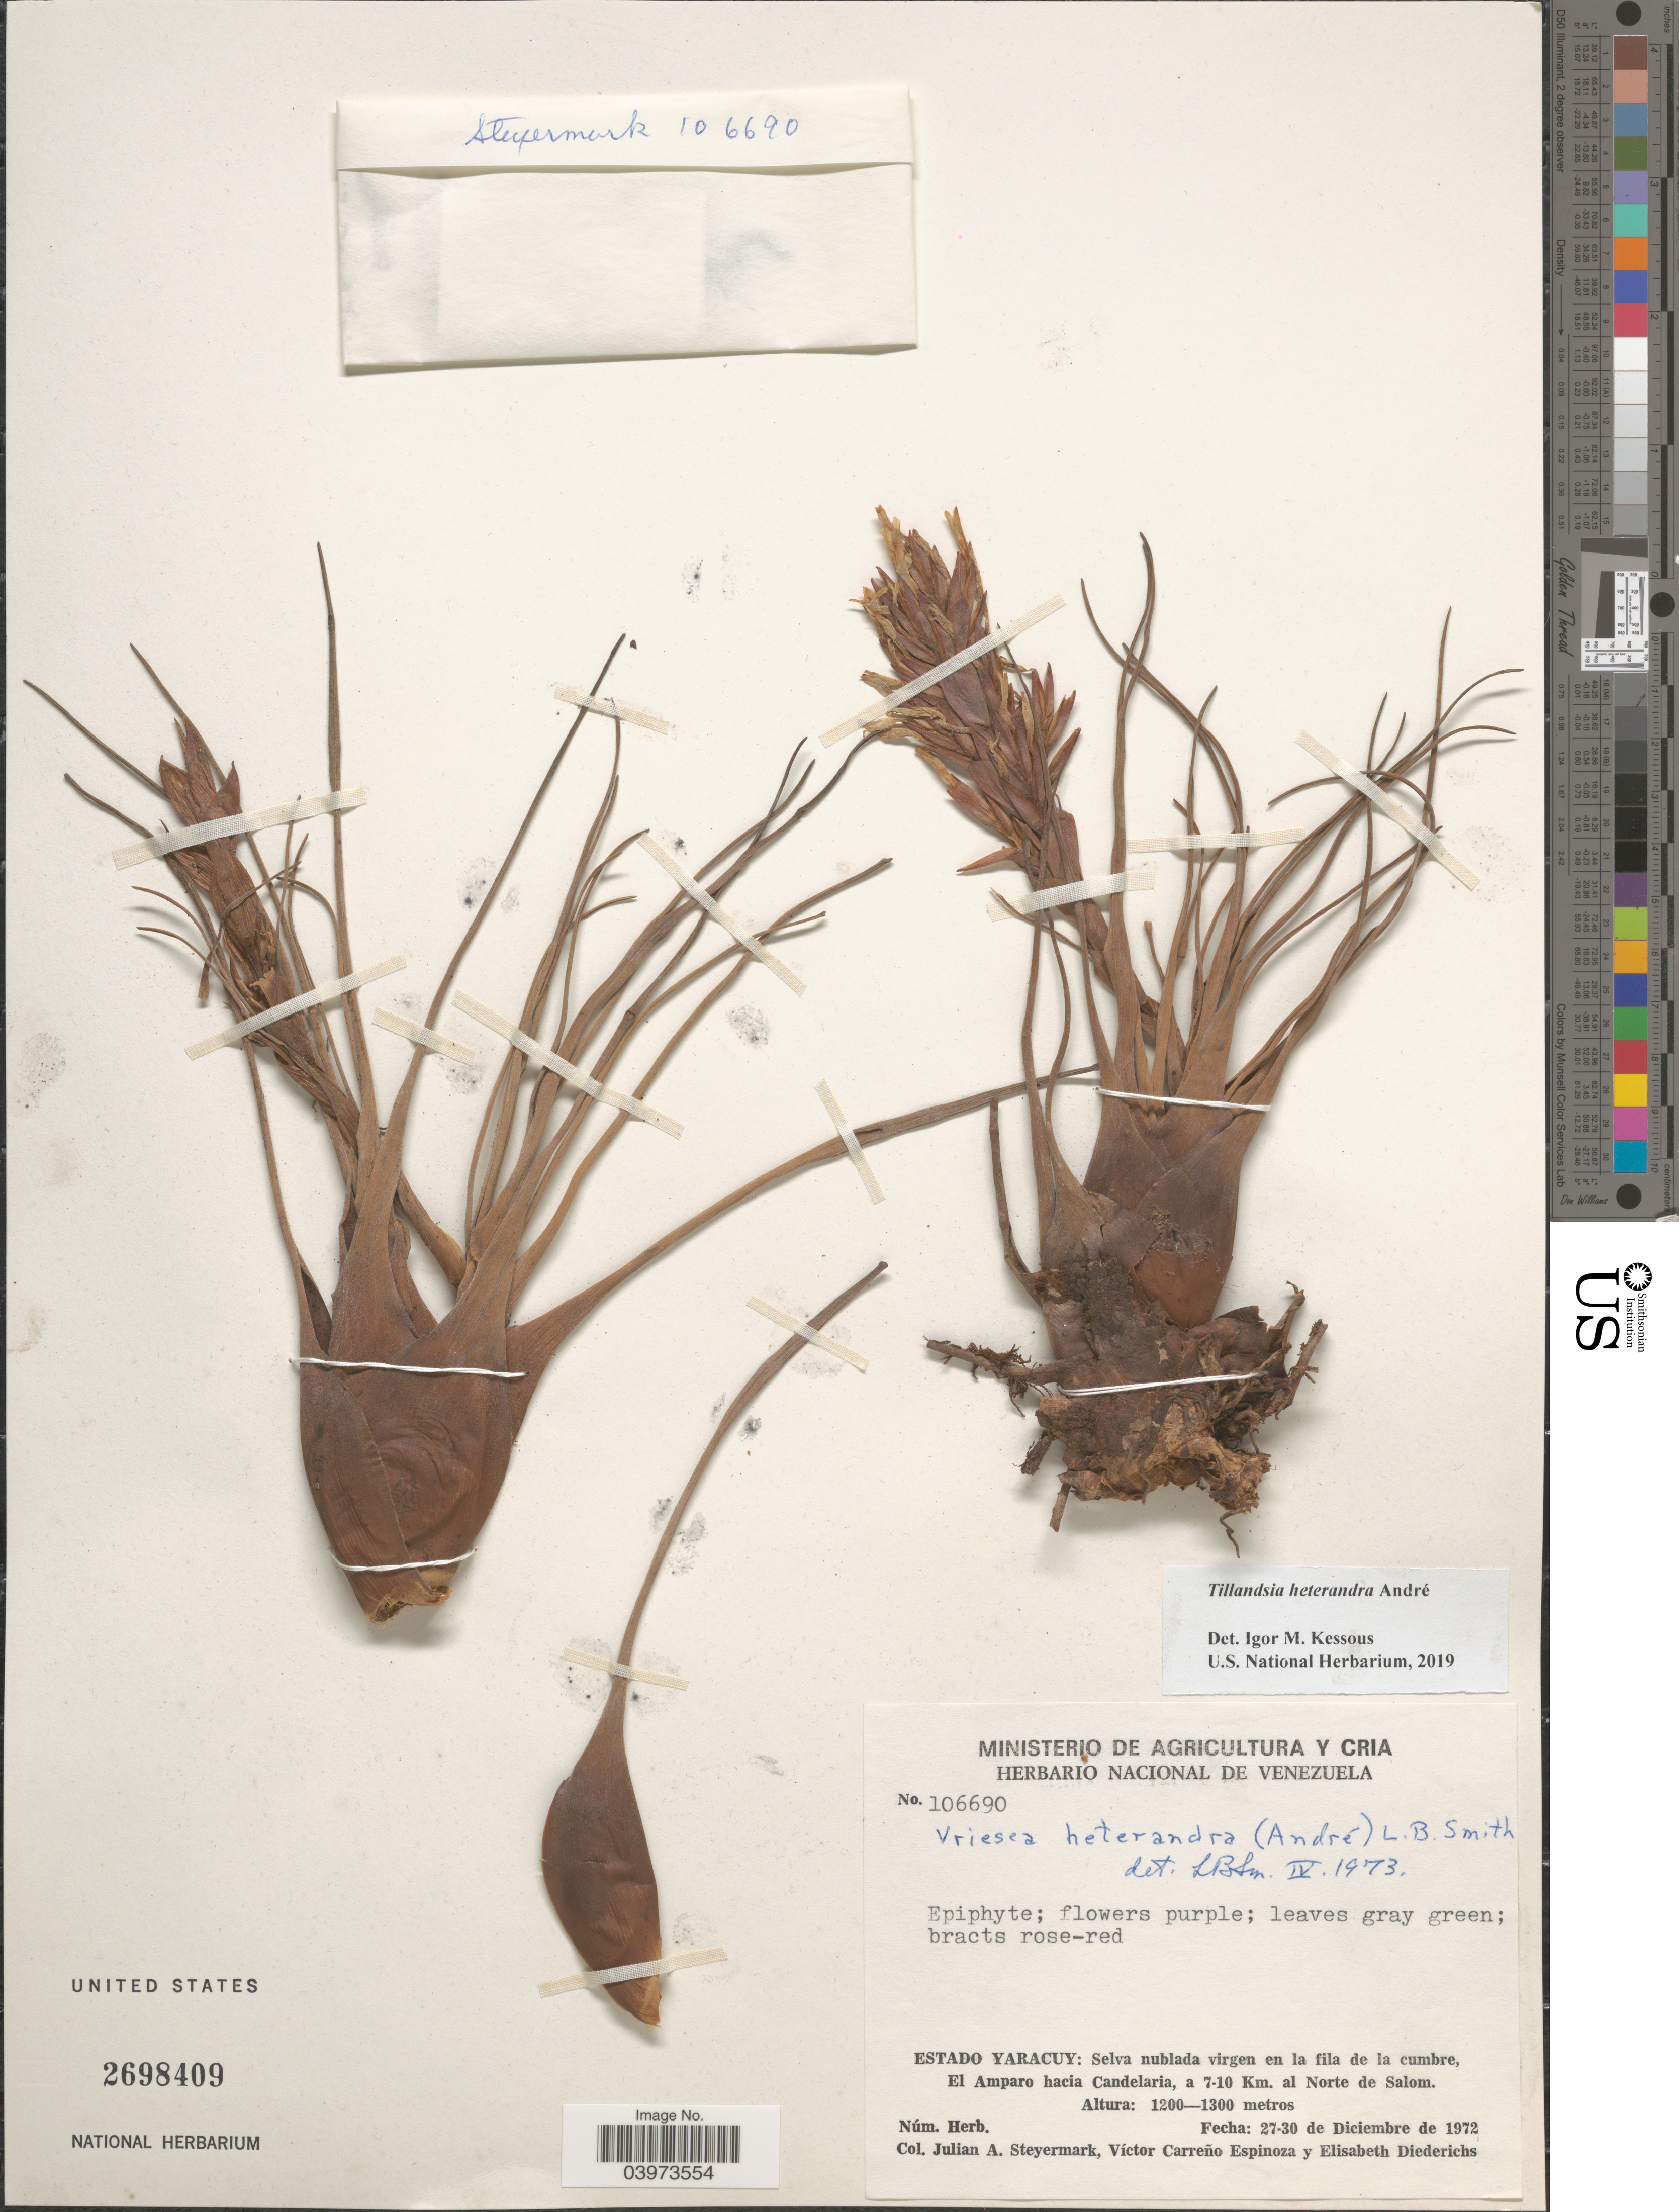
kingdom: Plantae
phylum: Tracheophyta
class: Liliopsida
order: Poales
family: Bromeliaceae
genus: Tillandsia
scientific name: Tillandsia heterandra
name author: André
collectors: J. Steyermark, V. Espinoza & E. Diederichs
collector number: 106690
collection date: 1972-12-27/1972-12-30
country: Venezuela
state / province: Yaracuy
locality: El Amparo hacia Candelaria, a 7-10 Km. al Norte de Salom.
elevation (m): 1200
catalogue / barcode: US 2698409